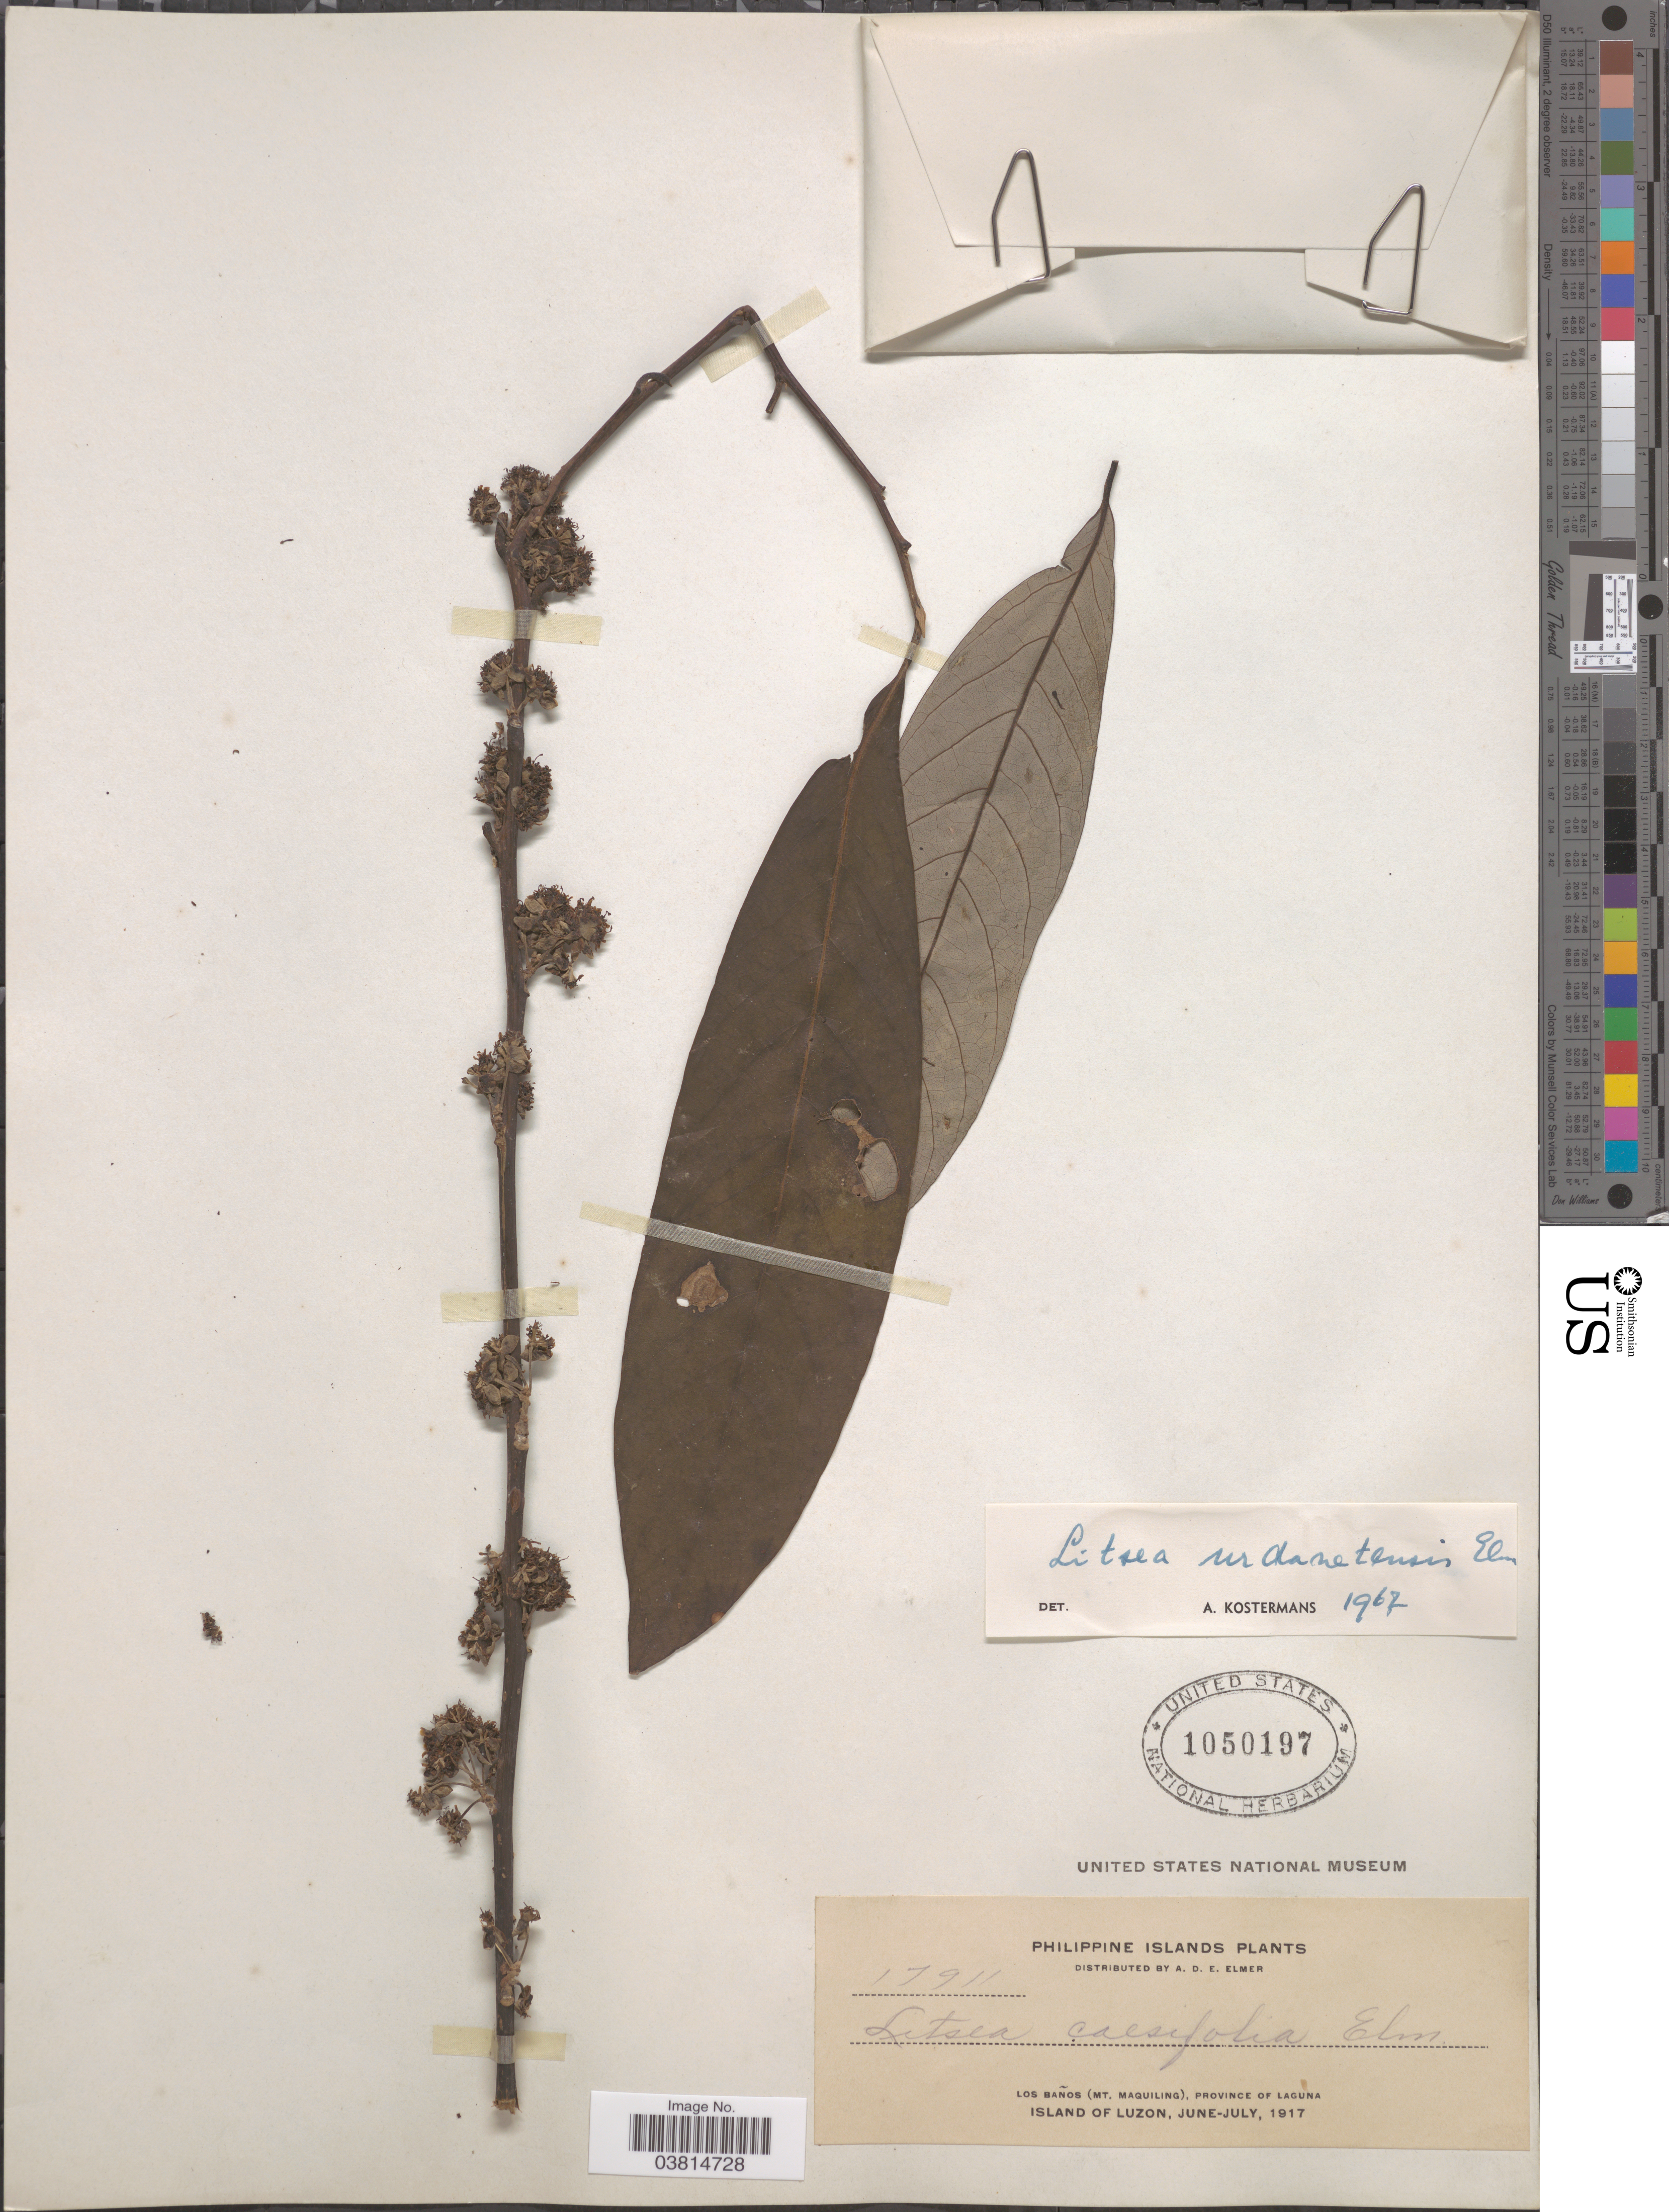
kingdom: Plantae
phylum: Tracheophyta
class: Magnoliopsida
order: Laurales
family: Lauraceae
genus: Litsea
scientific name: Litsea urdanetensis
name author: Elmer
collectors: A. D. E. Elmer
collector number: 17911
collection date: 1917-06/1917-07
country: Philippines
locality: Philippine Islands. Los Baños (Mt. Maquiling), Province of Laguna, Island of Luzon.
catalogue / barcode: US 1050197